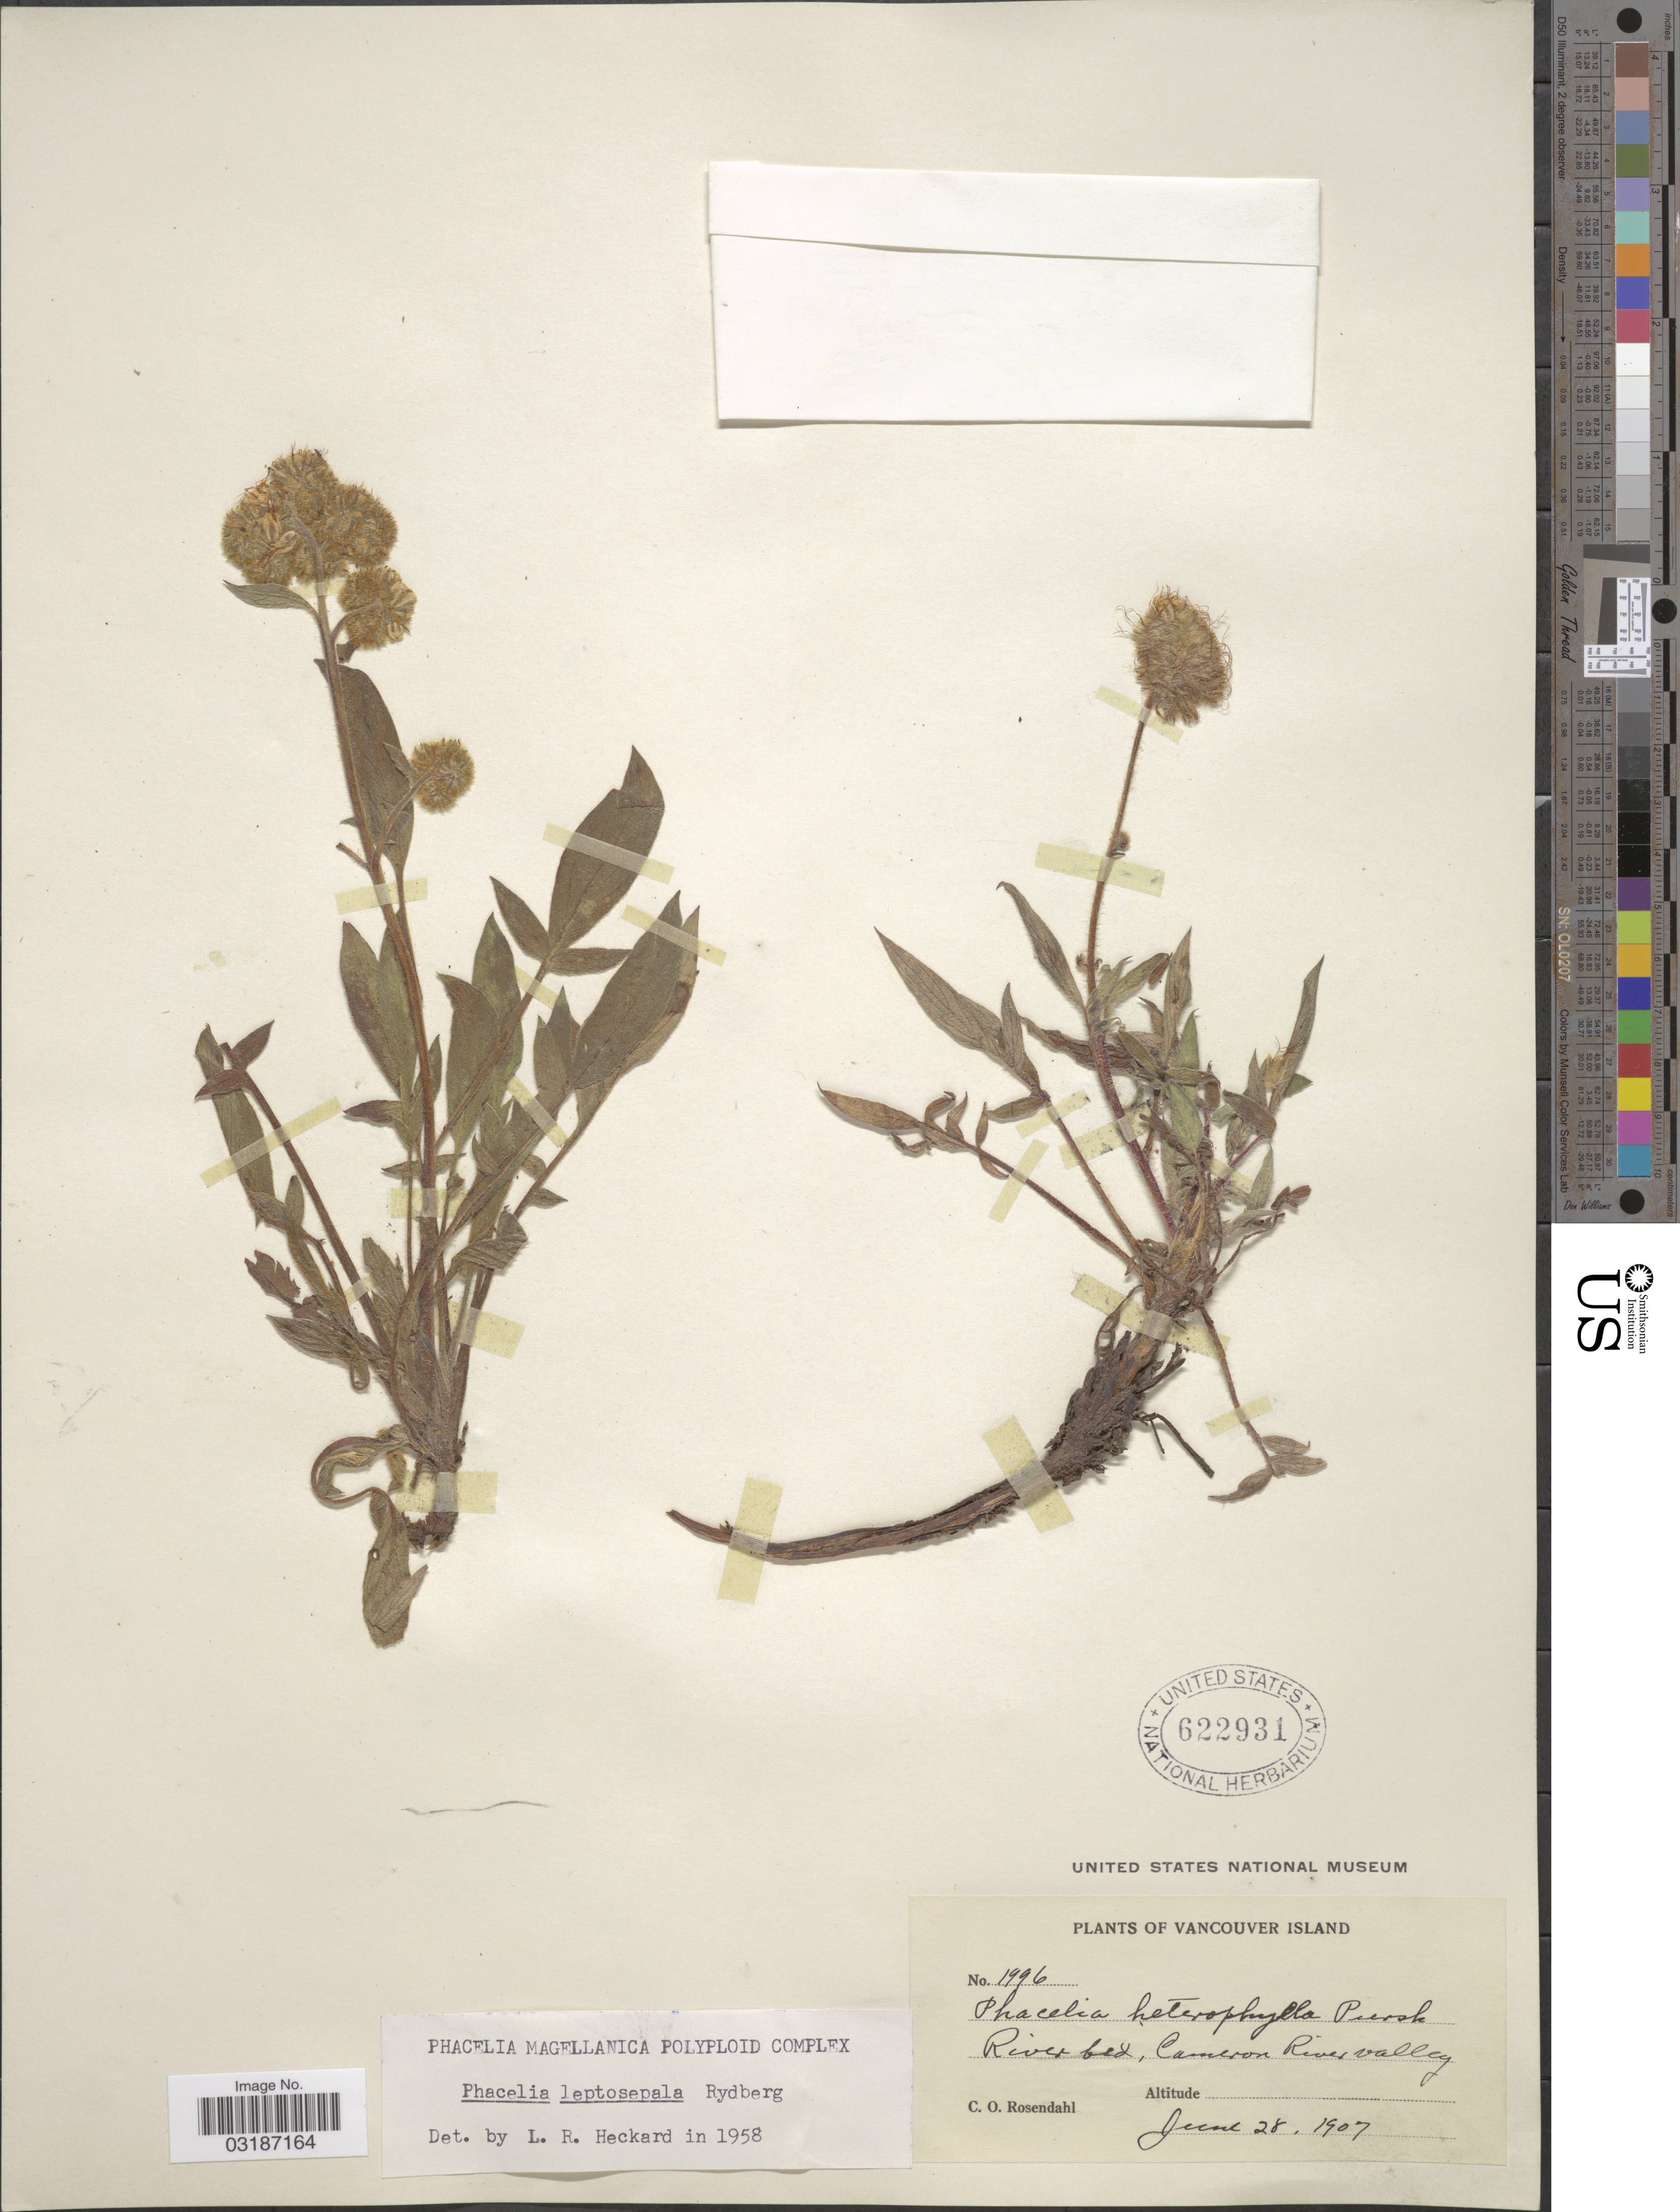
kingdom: Plantae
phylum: Tracheophyta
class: Magnoliopsida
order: Boraginales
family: Hydrophyllaceae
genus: Phacelia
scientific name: Phacelia leptosepala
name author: Rydb.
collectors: C. O. Rosendahl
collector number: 1996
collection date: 1907-06-28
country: Canada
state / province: British Columbia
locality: Vancouver Island. River bed, Cameron River valley.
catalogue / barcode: US 622931